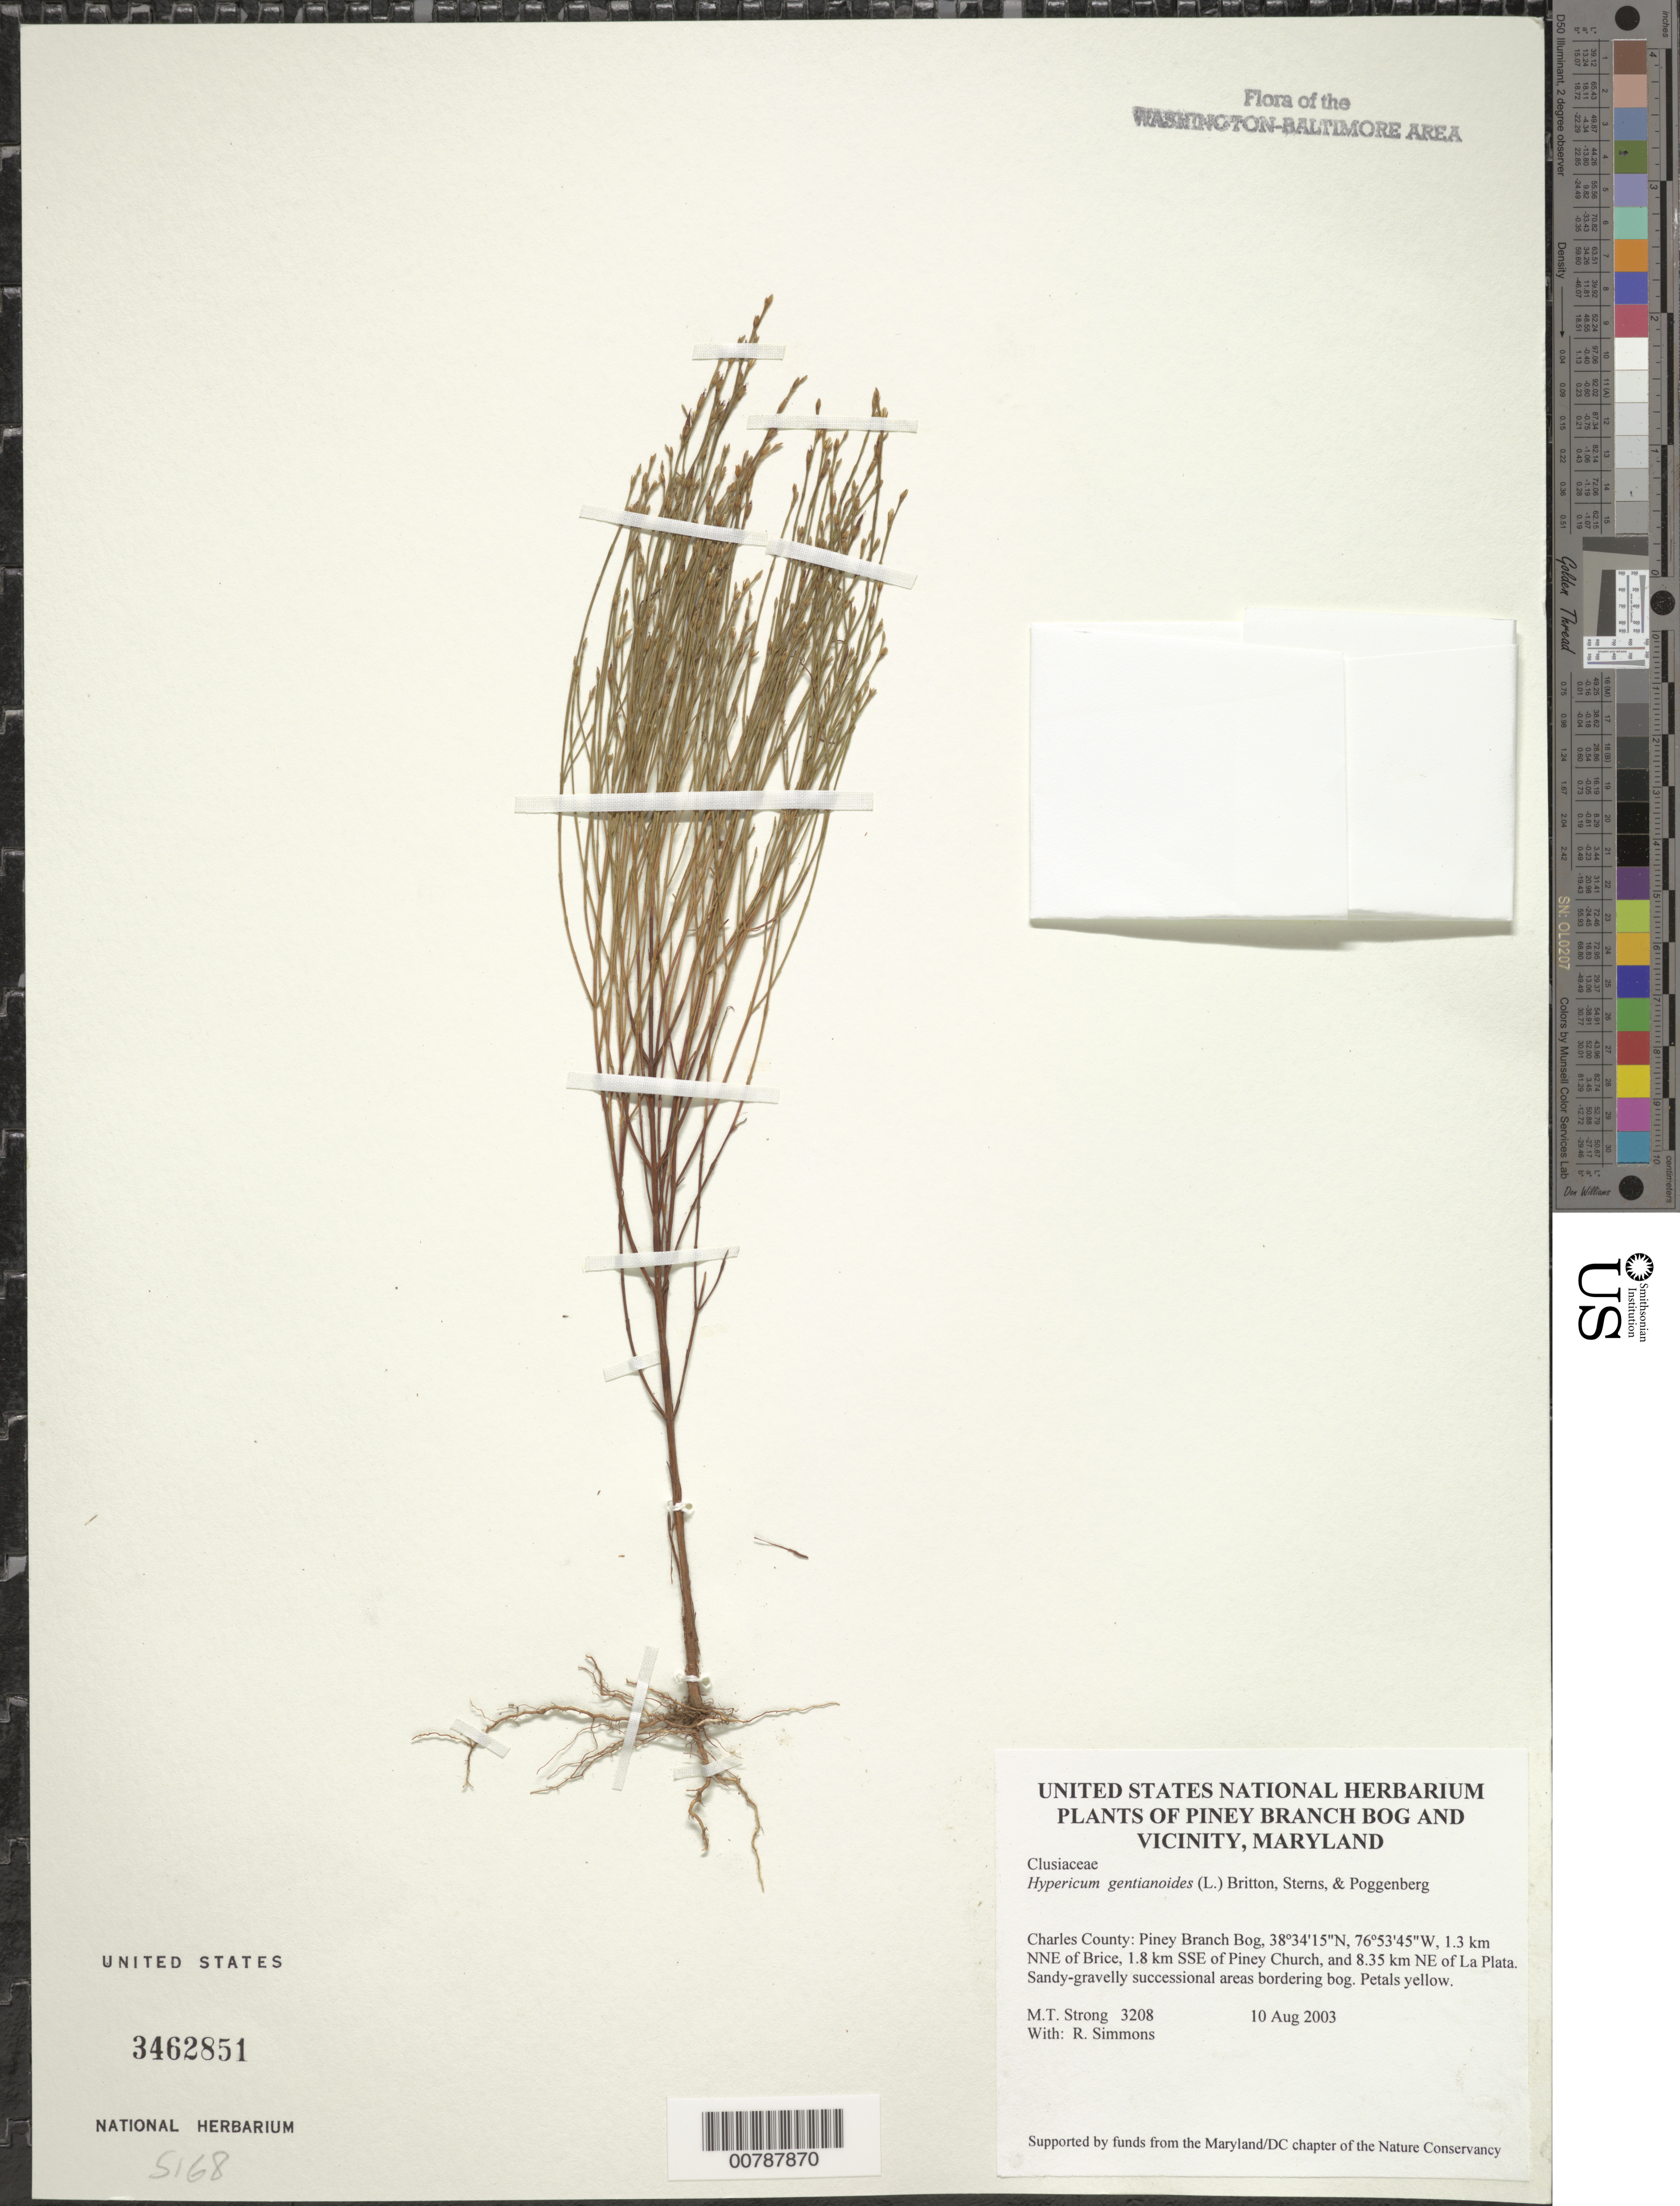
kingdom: Plantae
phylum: Tracheophyta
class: Magnoliopsida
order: Malpighiales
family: Hypericaceae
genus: Hypericum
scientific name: Hypericum gentianoides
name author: (L.) Britton, Stearns & Poggenb.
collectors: M. T. Strong & R. H. Simmons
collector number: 3208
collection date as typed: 10 Aug 2003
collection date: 2003-08-10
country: United States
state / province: Maryland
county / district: Charles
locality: Piney Branch Bog, 1.3 km NNE of Brice, 1.8 km SSE of Piney Church, and 8.35 km NE of La Plata.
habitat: Sandy-gravelly successional areas bordering bog.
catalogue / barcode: US 3462851